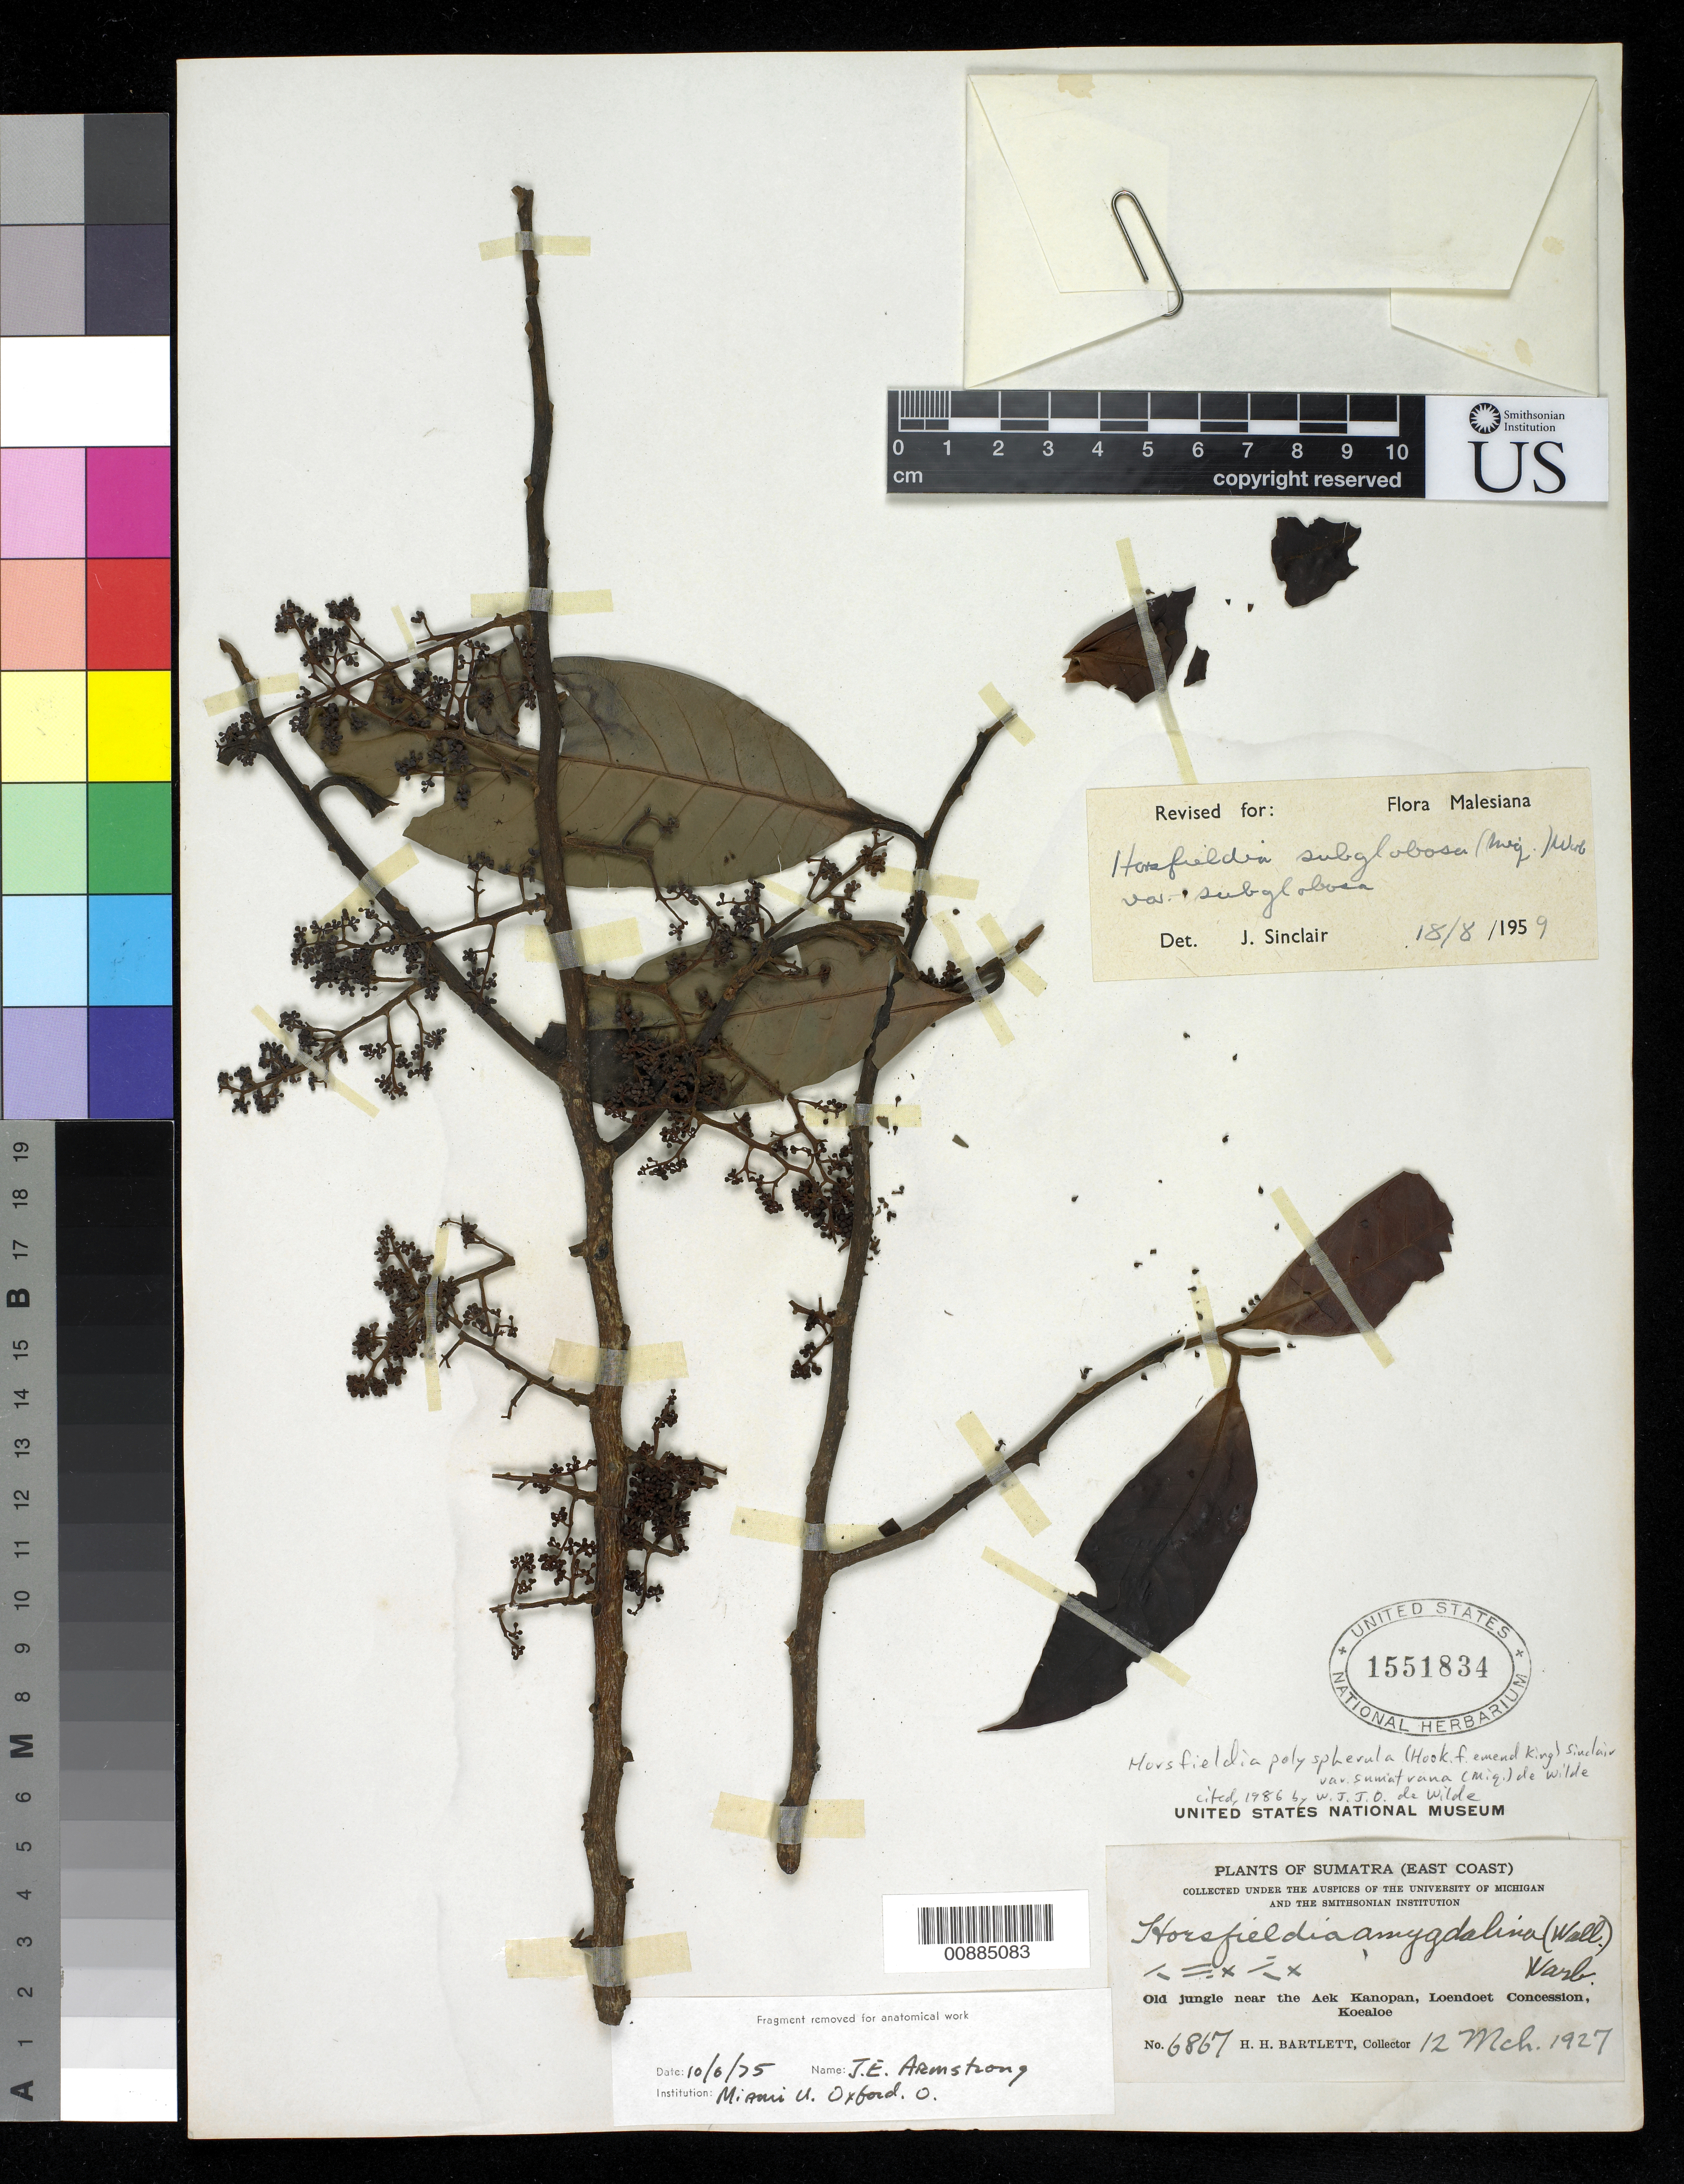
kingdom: Plantae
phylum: Tracheophyta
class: Magnoliopsida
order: Magnoliales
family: Myristicaceae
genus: Horsfieldia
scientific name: Horsfieldia polyspherula var. sumatrana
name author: (Miq.) W.J. de Wilde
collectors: H. H. Bartlett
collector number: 6867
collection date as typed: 12 Mar 1927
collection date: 1927-03-12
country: Indonesia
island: Sumatra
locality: Near the Aek Kanopan, Loendoet Concession, Koealoe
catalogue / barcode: US 1551834